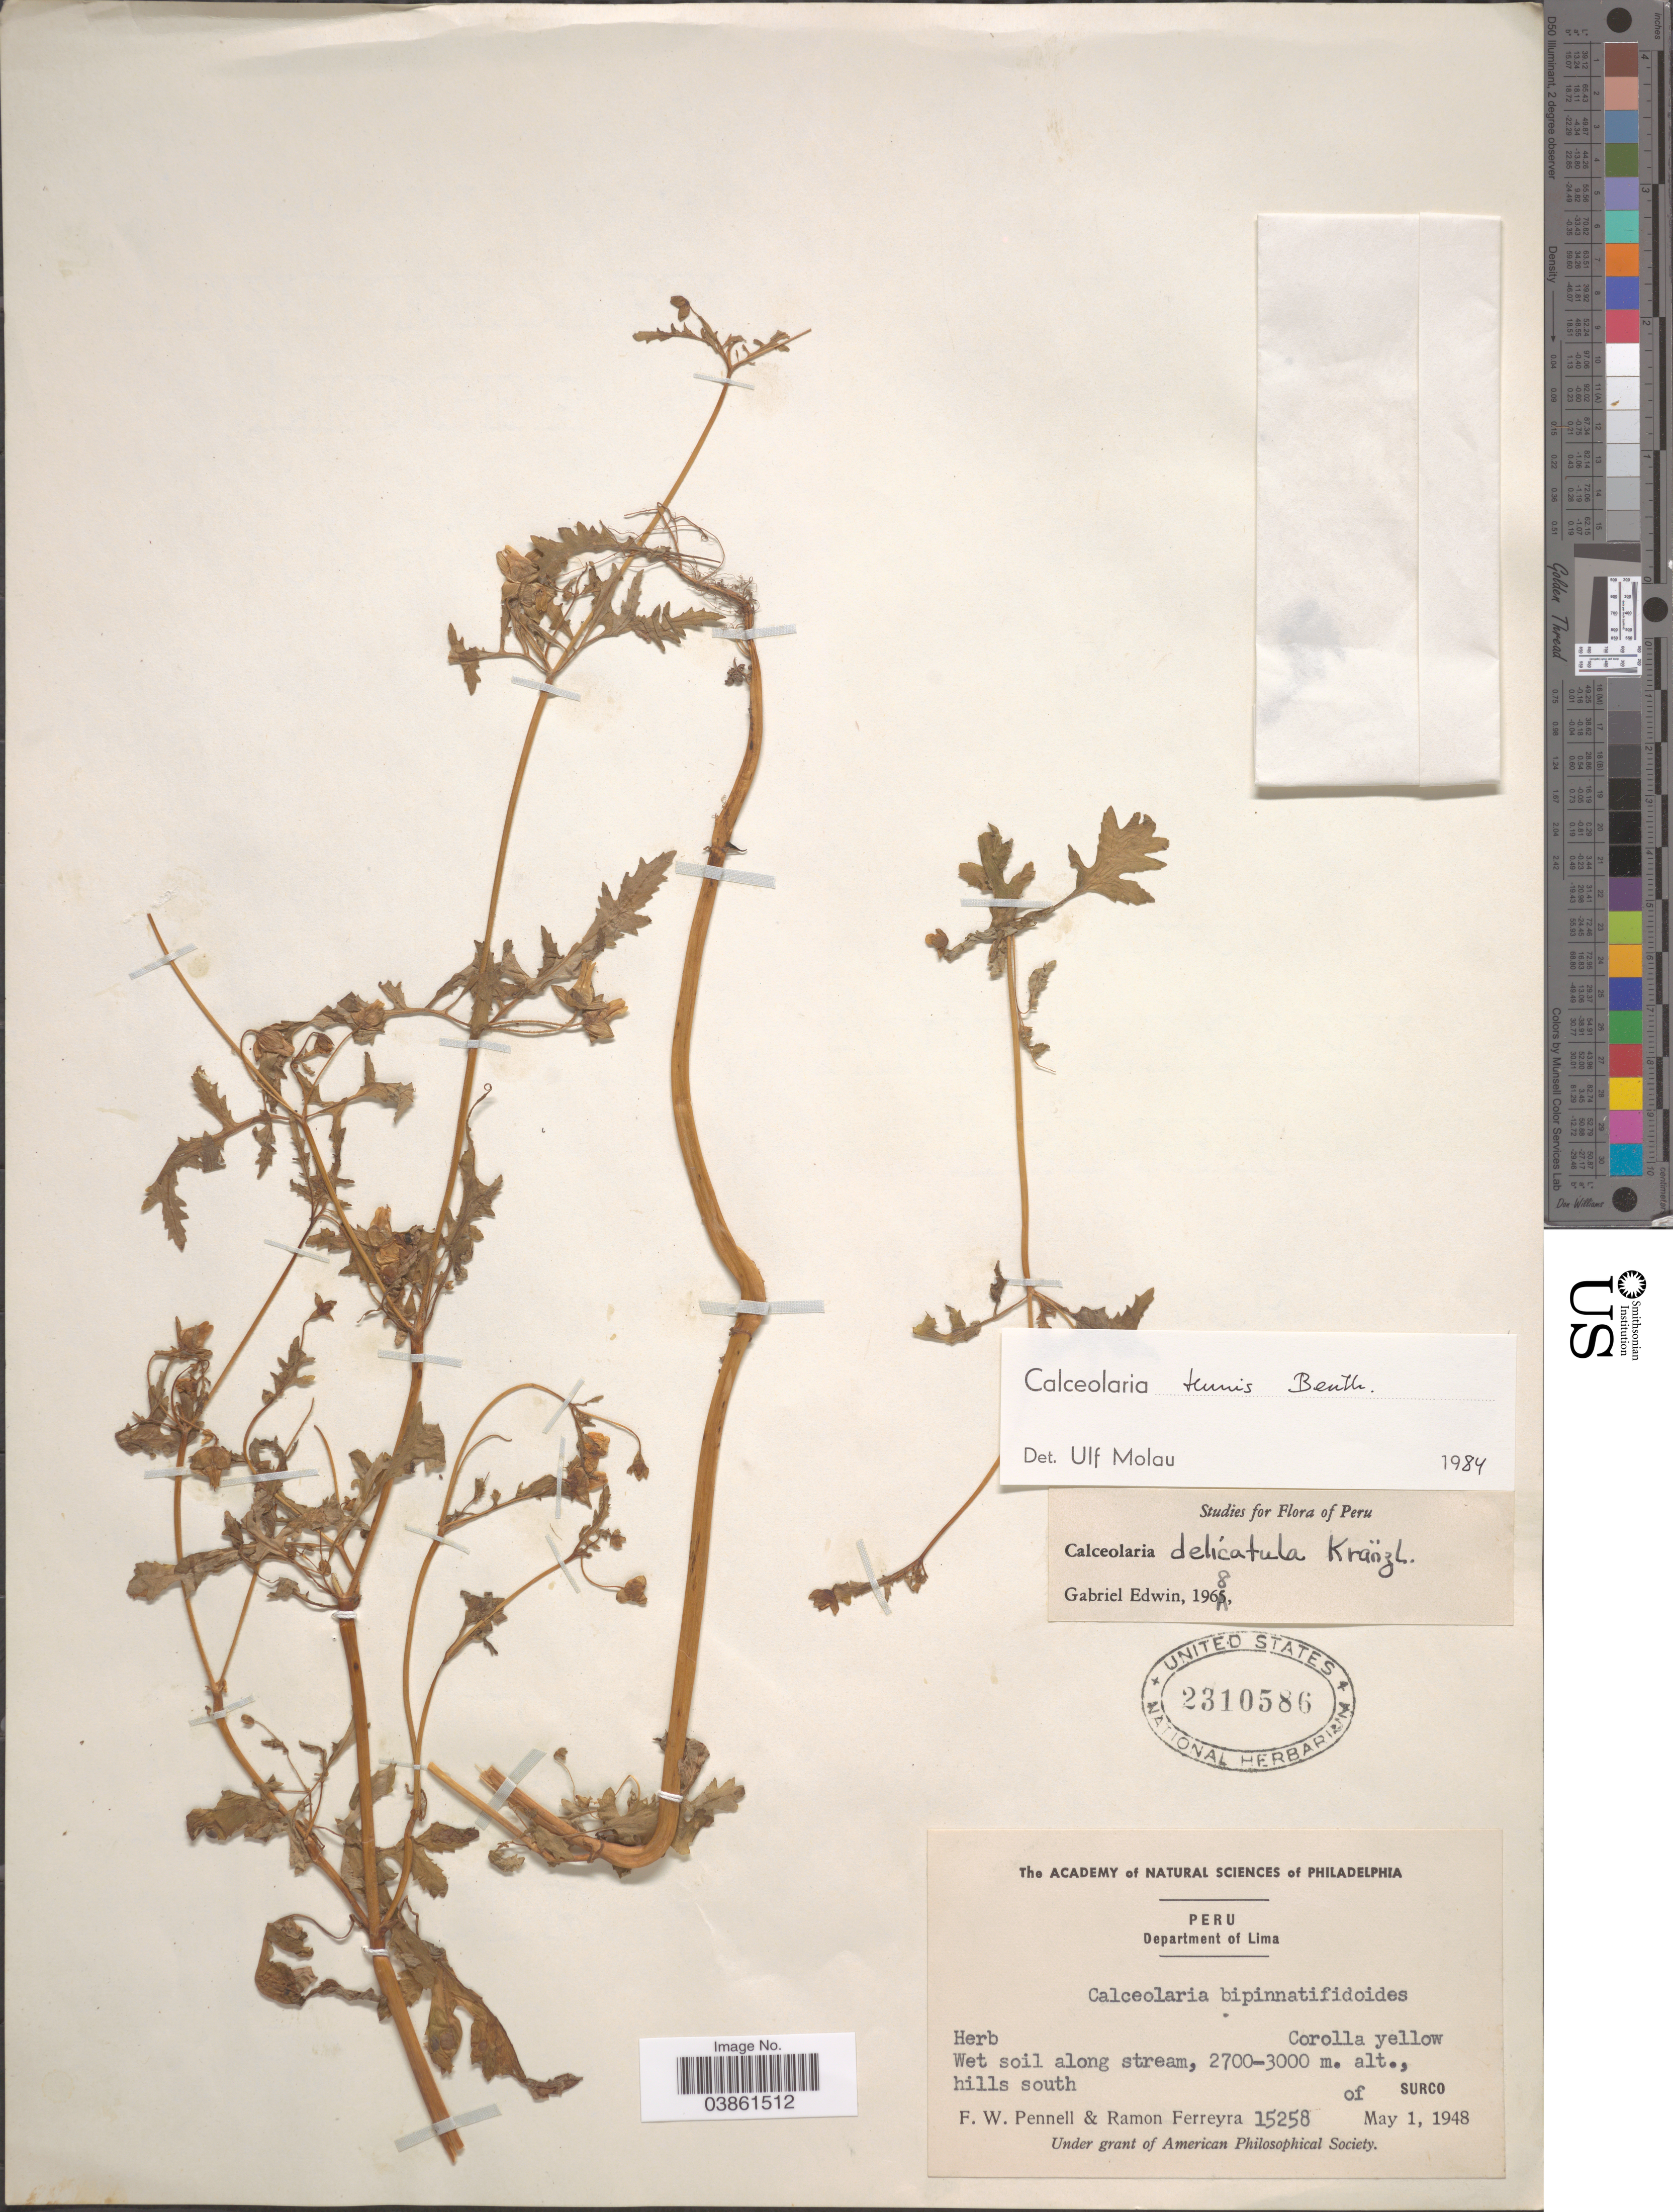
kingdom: Plantae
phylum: Tracheophyta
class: Magnoliopsida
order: Lamiales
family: Calceolariaceae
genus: Calceolaria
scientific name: Calceolaria tenuis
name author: Benth.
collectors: F. W. Pennell & R. A. Ferreyra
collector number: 15258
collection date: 1948-05-01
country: Peru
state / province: Lima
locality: Department of Lima. Wet soil along stream, hills south of Surco.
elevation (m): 2700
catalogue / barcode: US 2310586